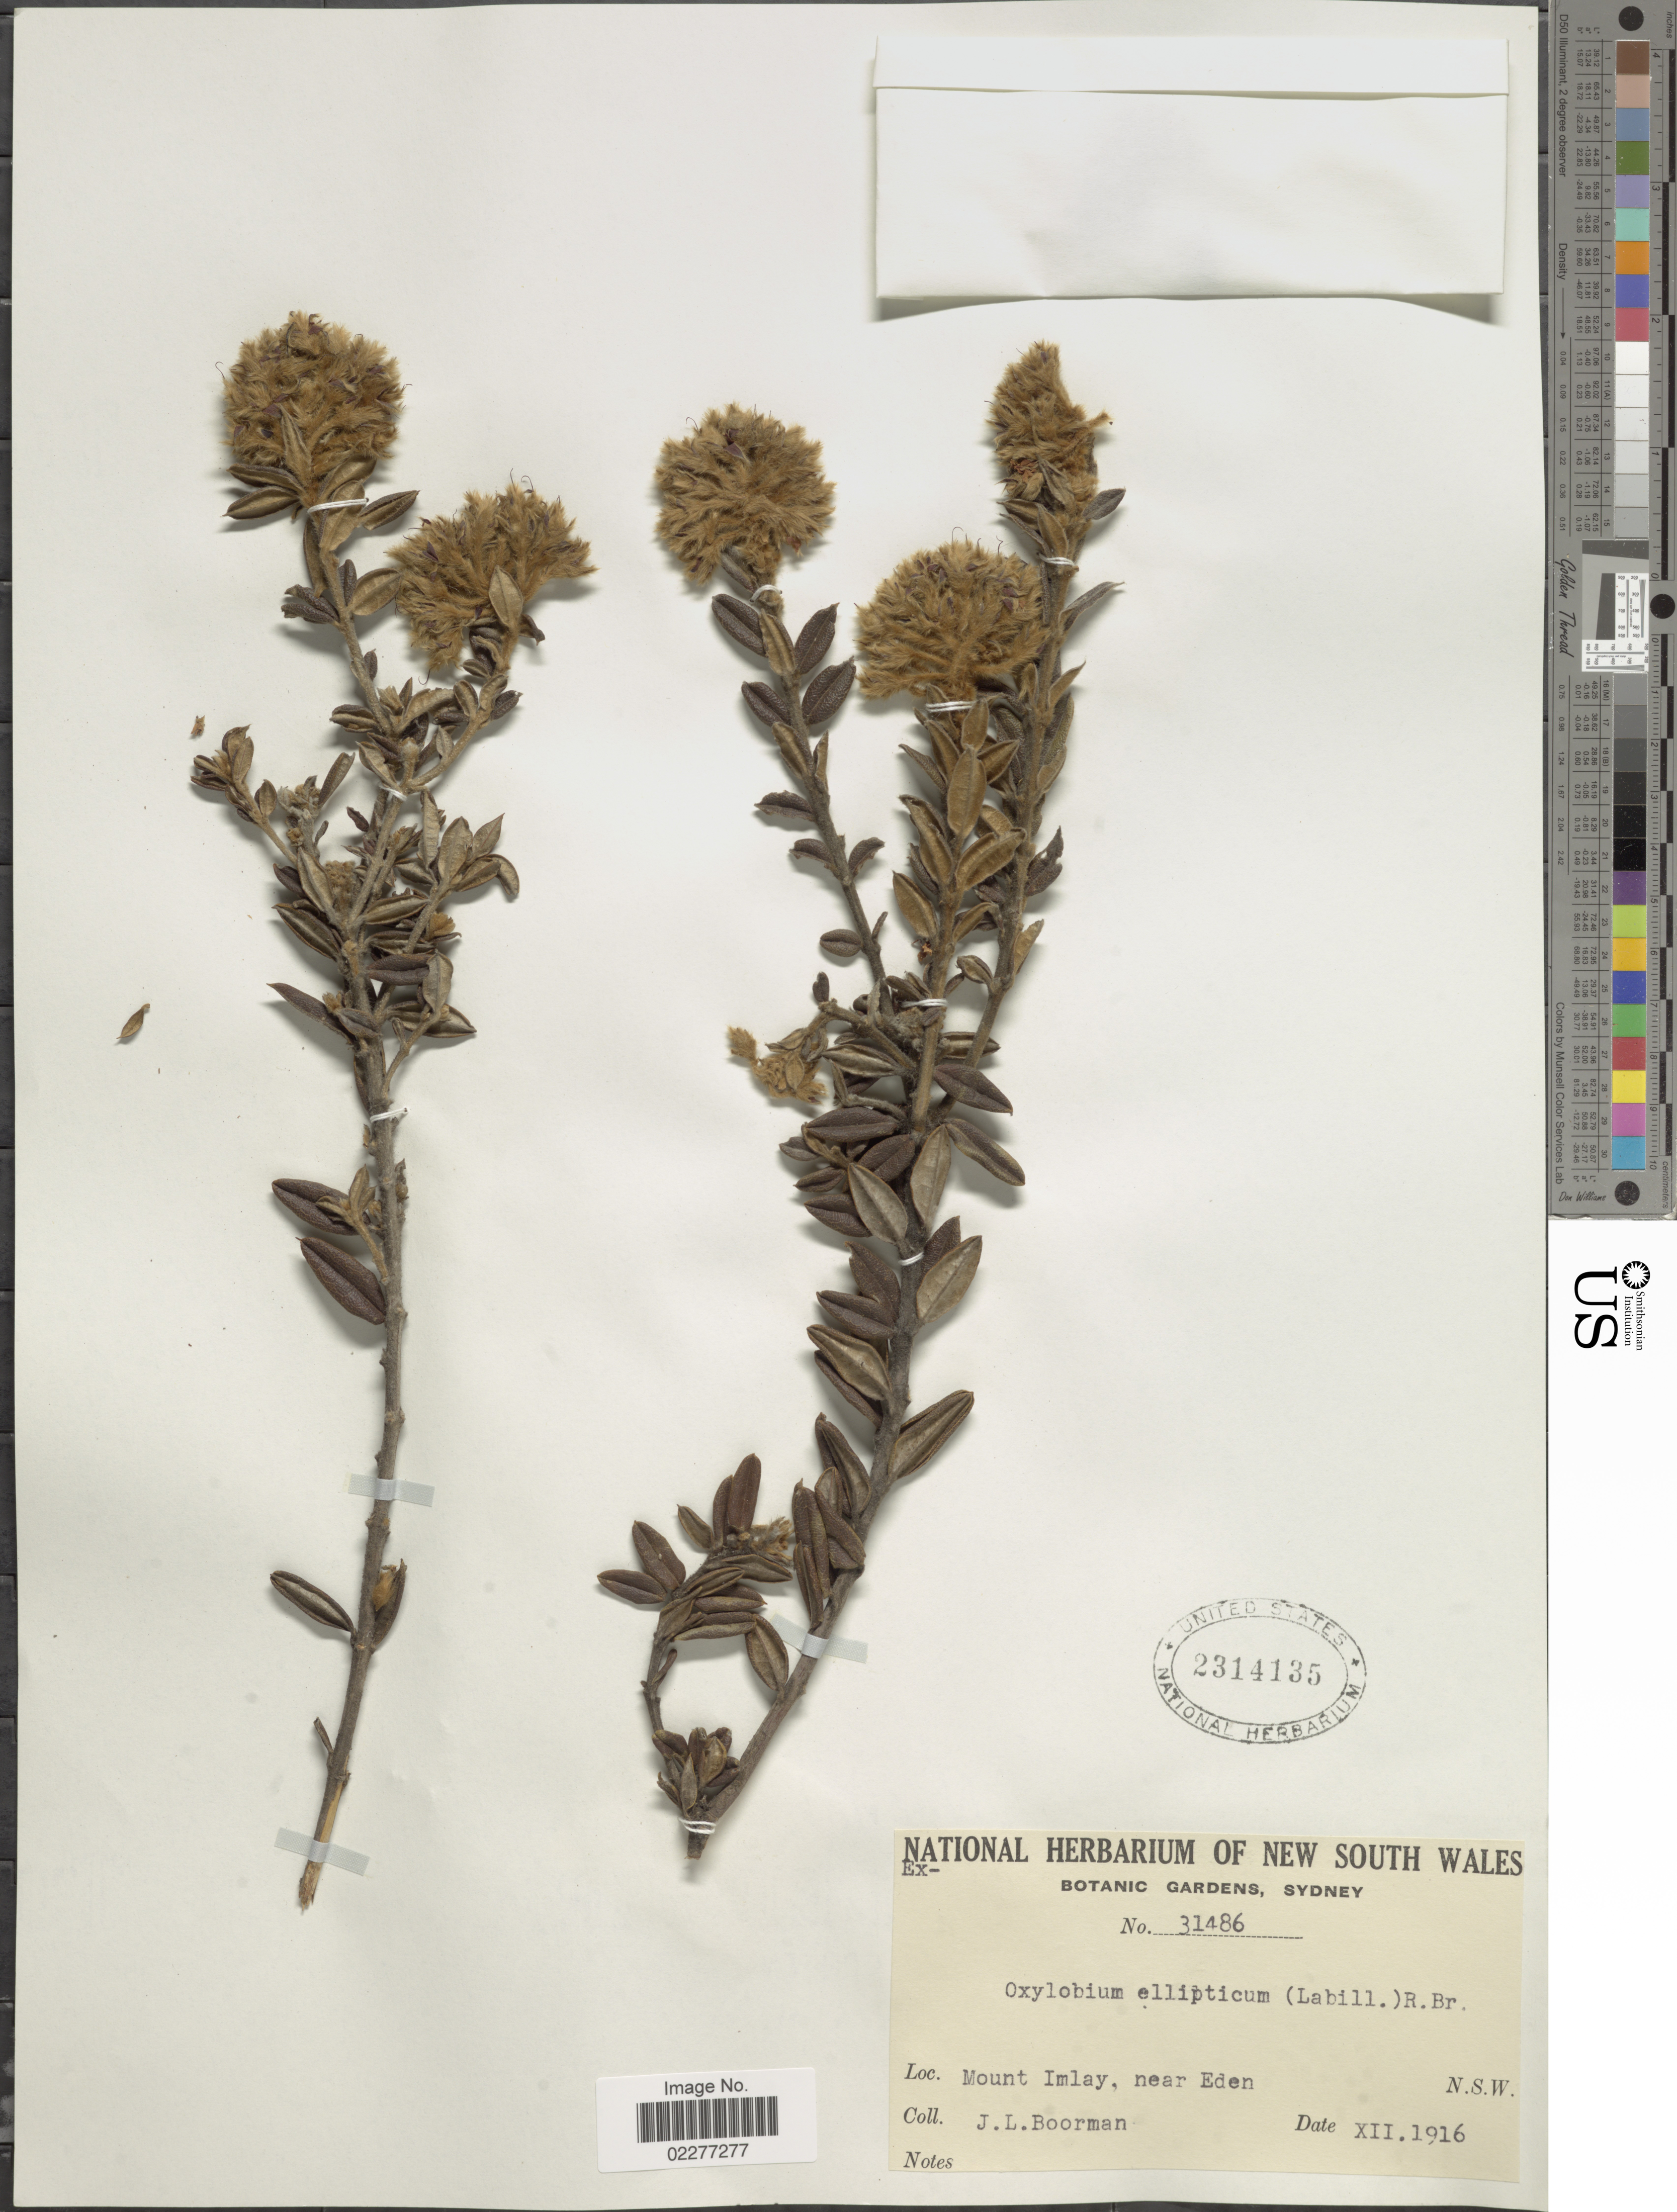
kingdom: Plantae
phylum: Tracheophyta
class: Magnoliopsida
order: Fabales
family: Fabaceae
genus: Oxylobium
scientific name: Oxylobium ellipticum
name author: (Vent.) R. Br.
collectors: J. Boorman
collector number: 31486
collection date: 1916-12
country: Australia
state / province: New South Wales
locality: Mount Imlay, near Eden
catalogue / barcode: US 2314135